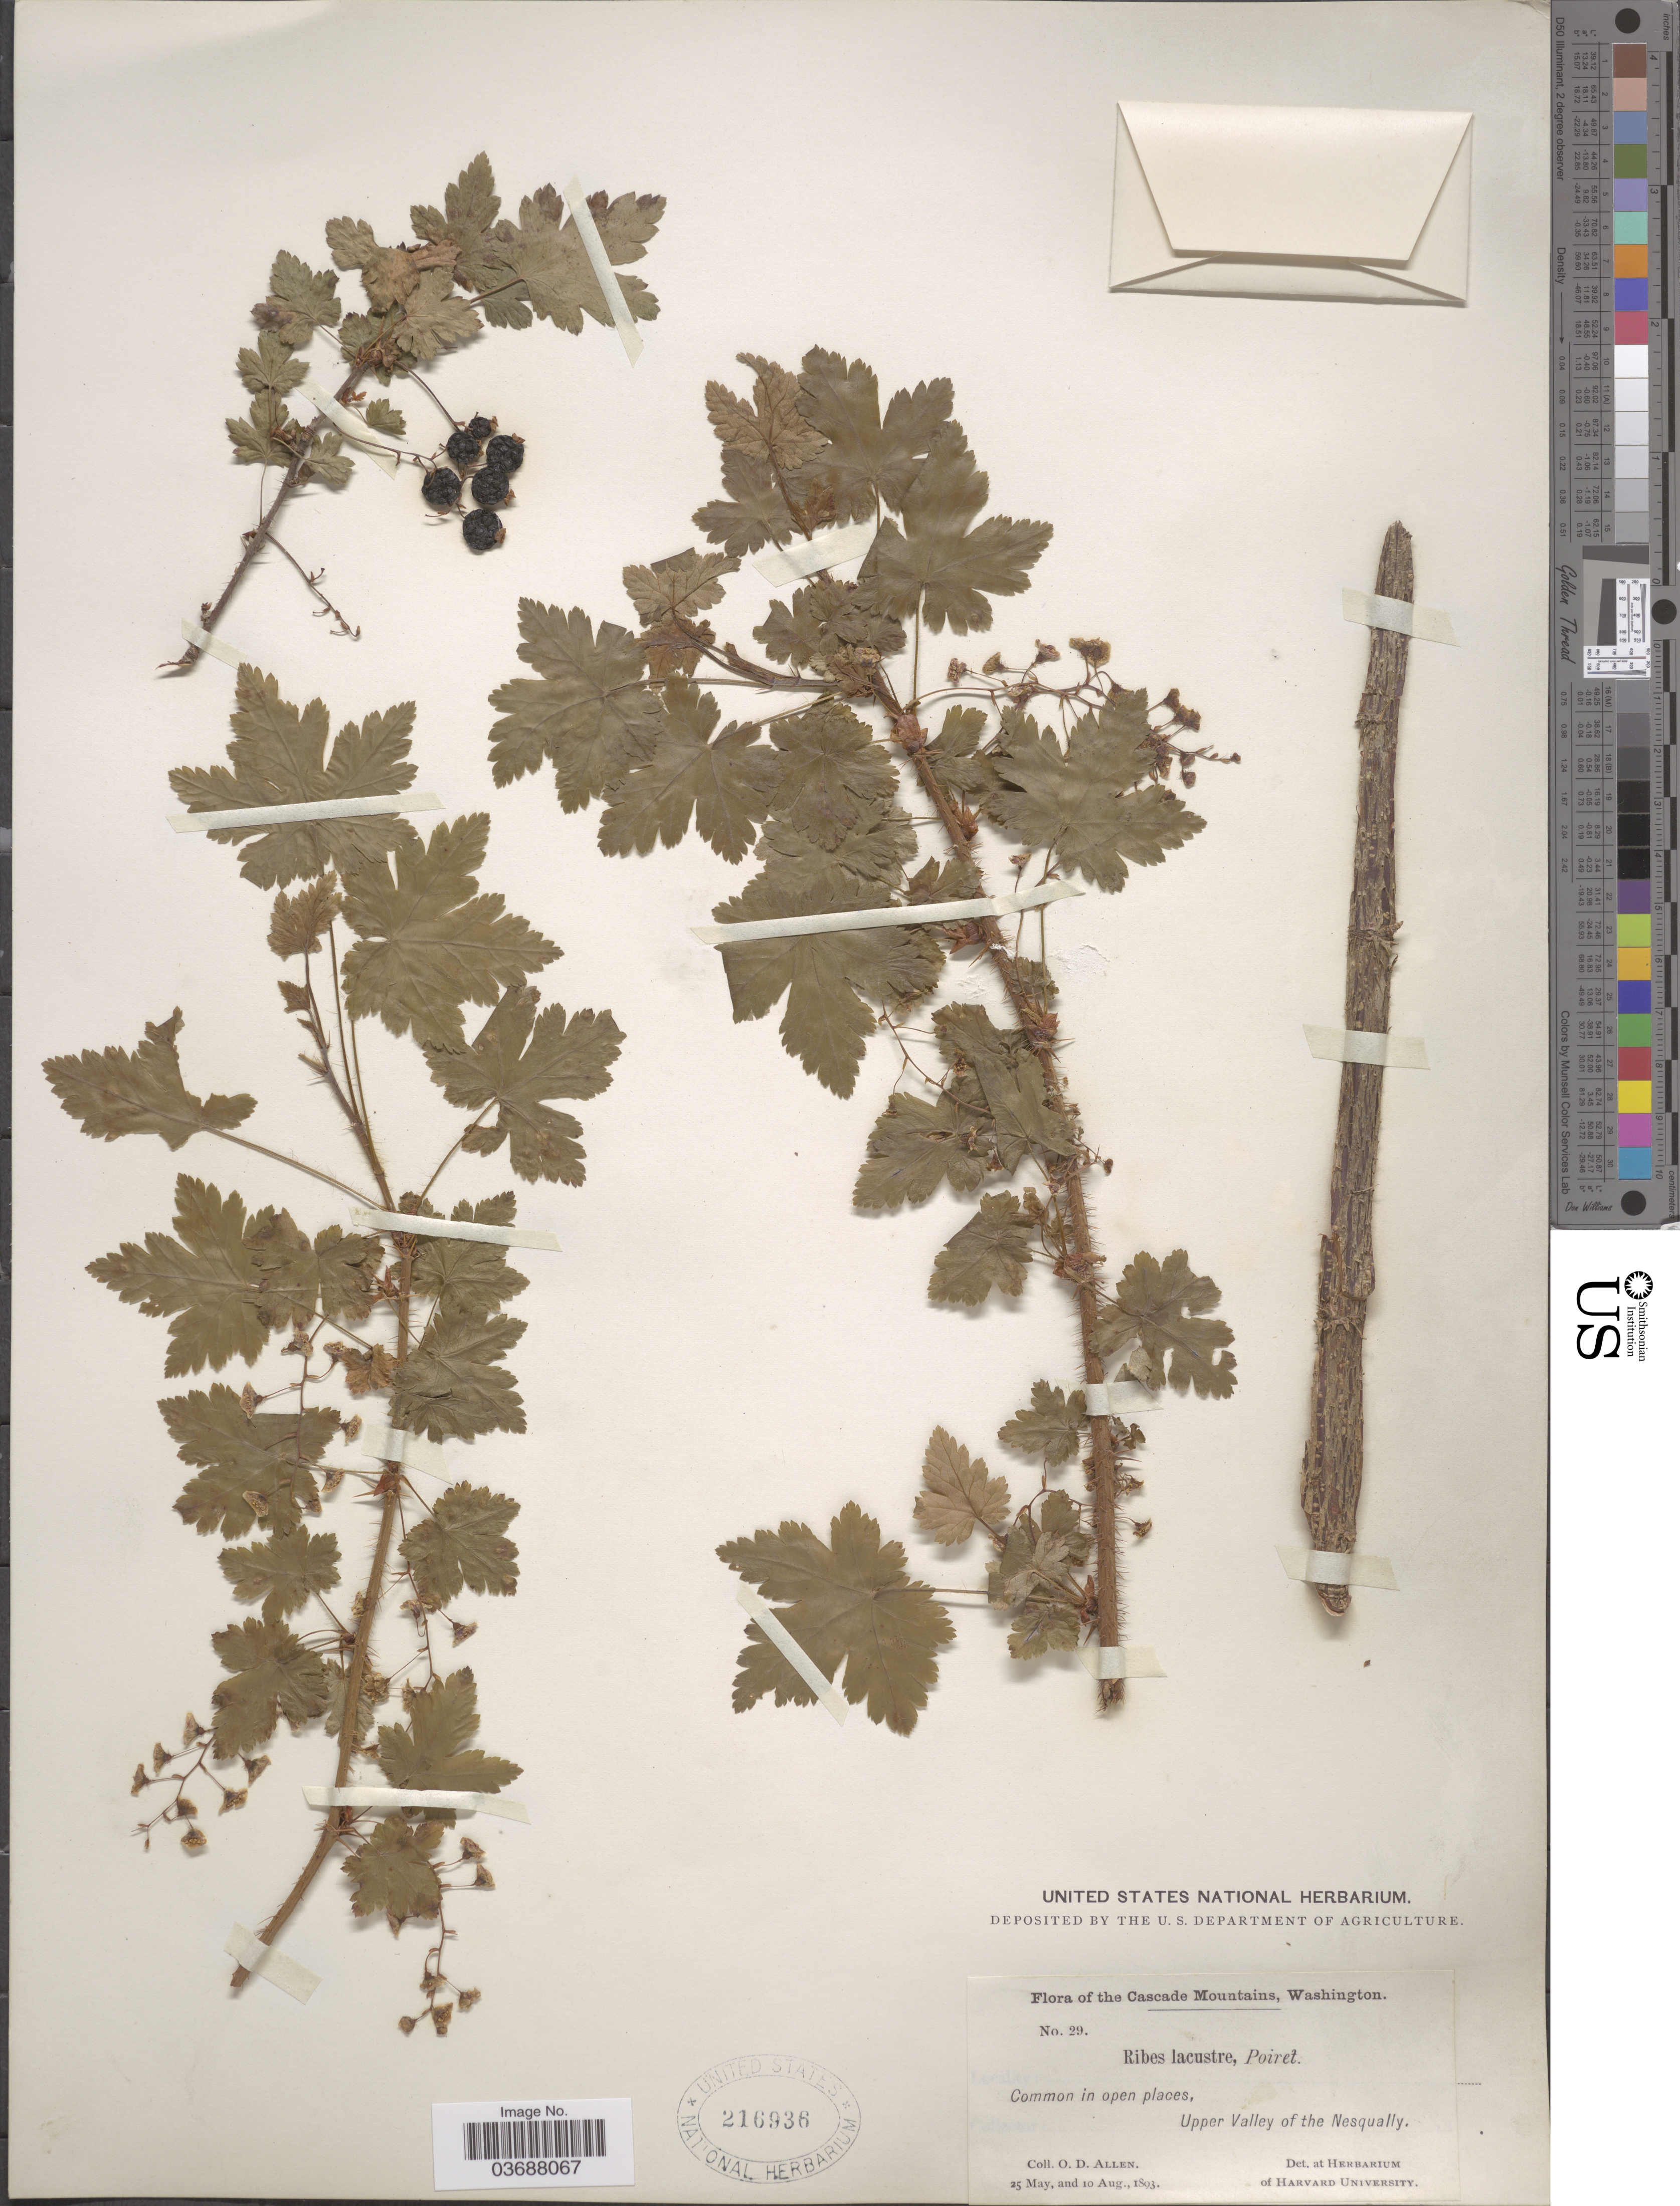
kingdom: Plantae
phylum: Tracheophyta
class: Magnoliopsida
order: Saxifragales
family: Grossulariaceae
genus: Ribes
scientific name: Ribes lacustre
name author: (Pers.) Poir.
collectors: O. D. Allen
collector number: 29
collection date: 1893-05-25/1893-08-10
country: United States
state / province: Washington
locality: The Cascade Mountains. Upper Valley of the Nesqually.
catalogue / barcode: US 216936